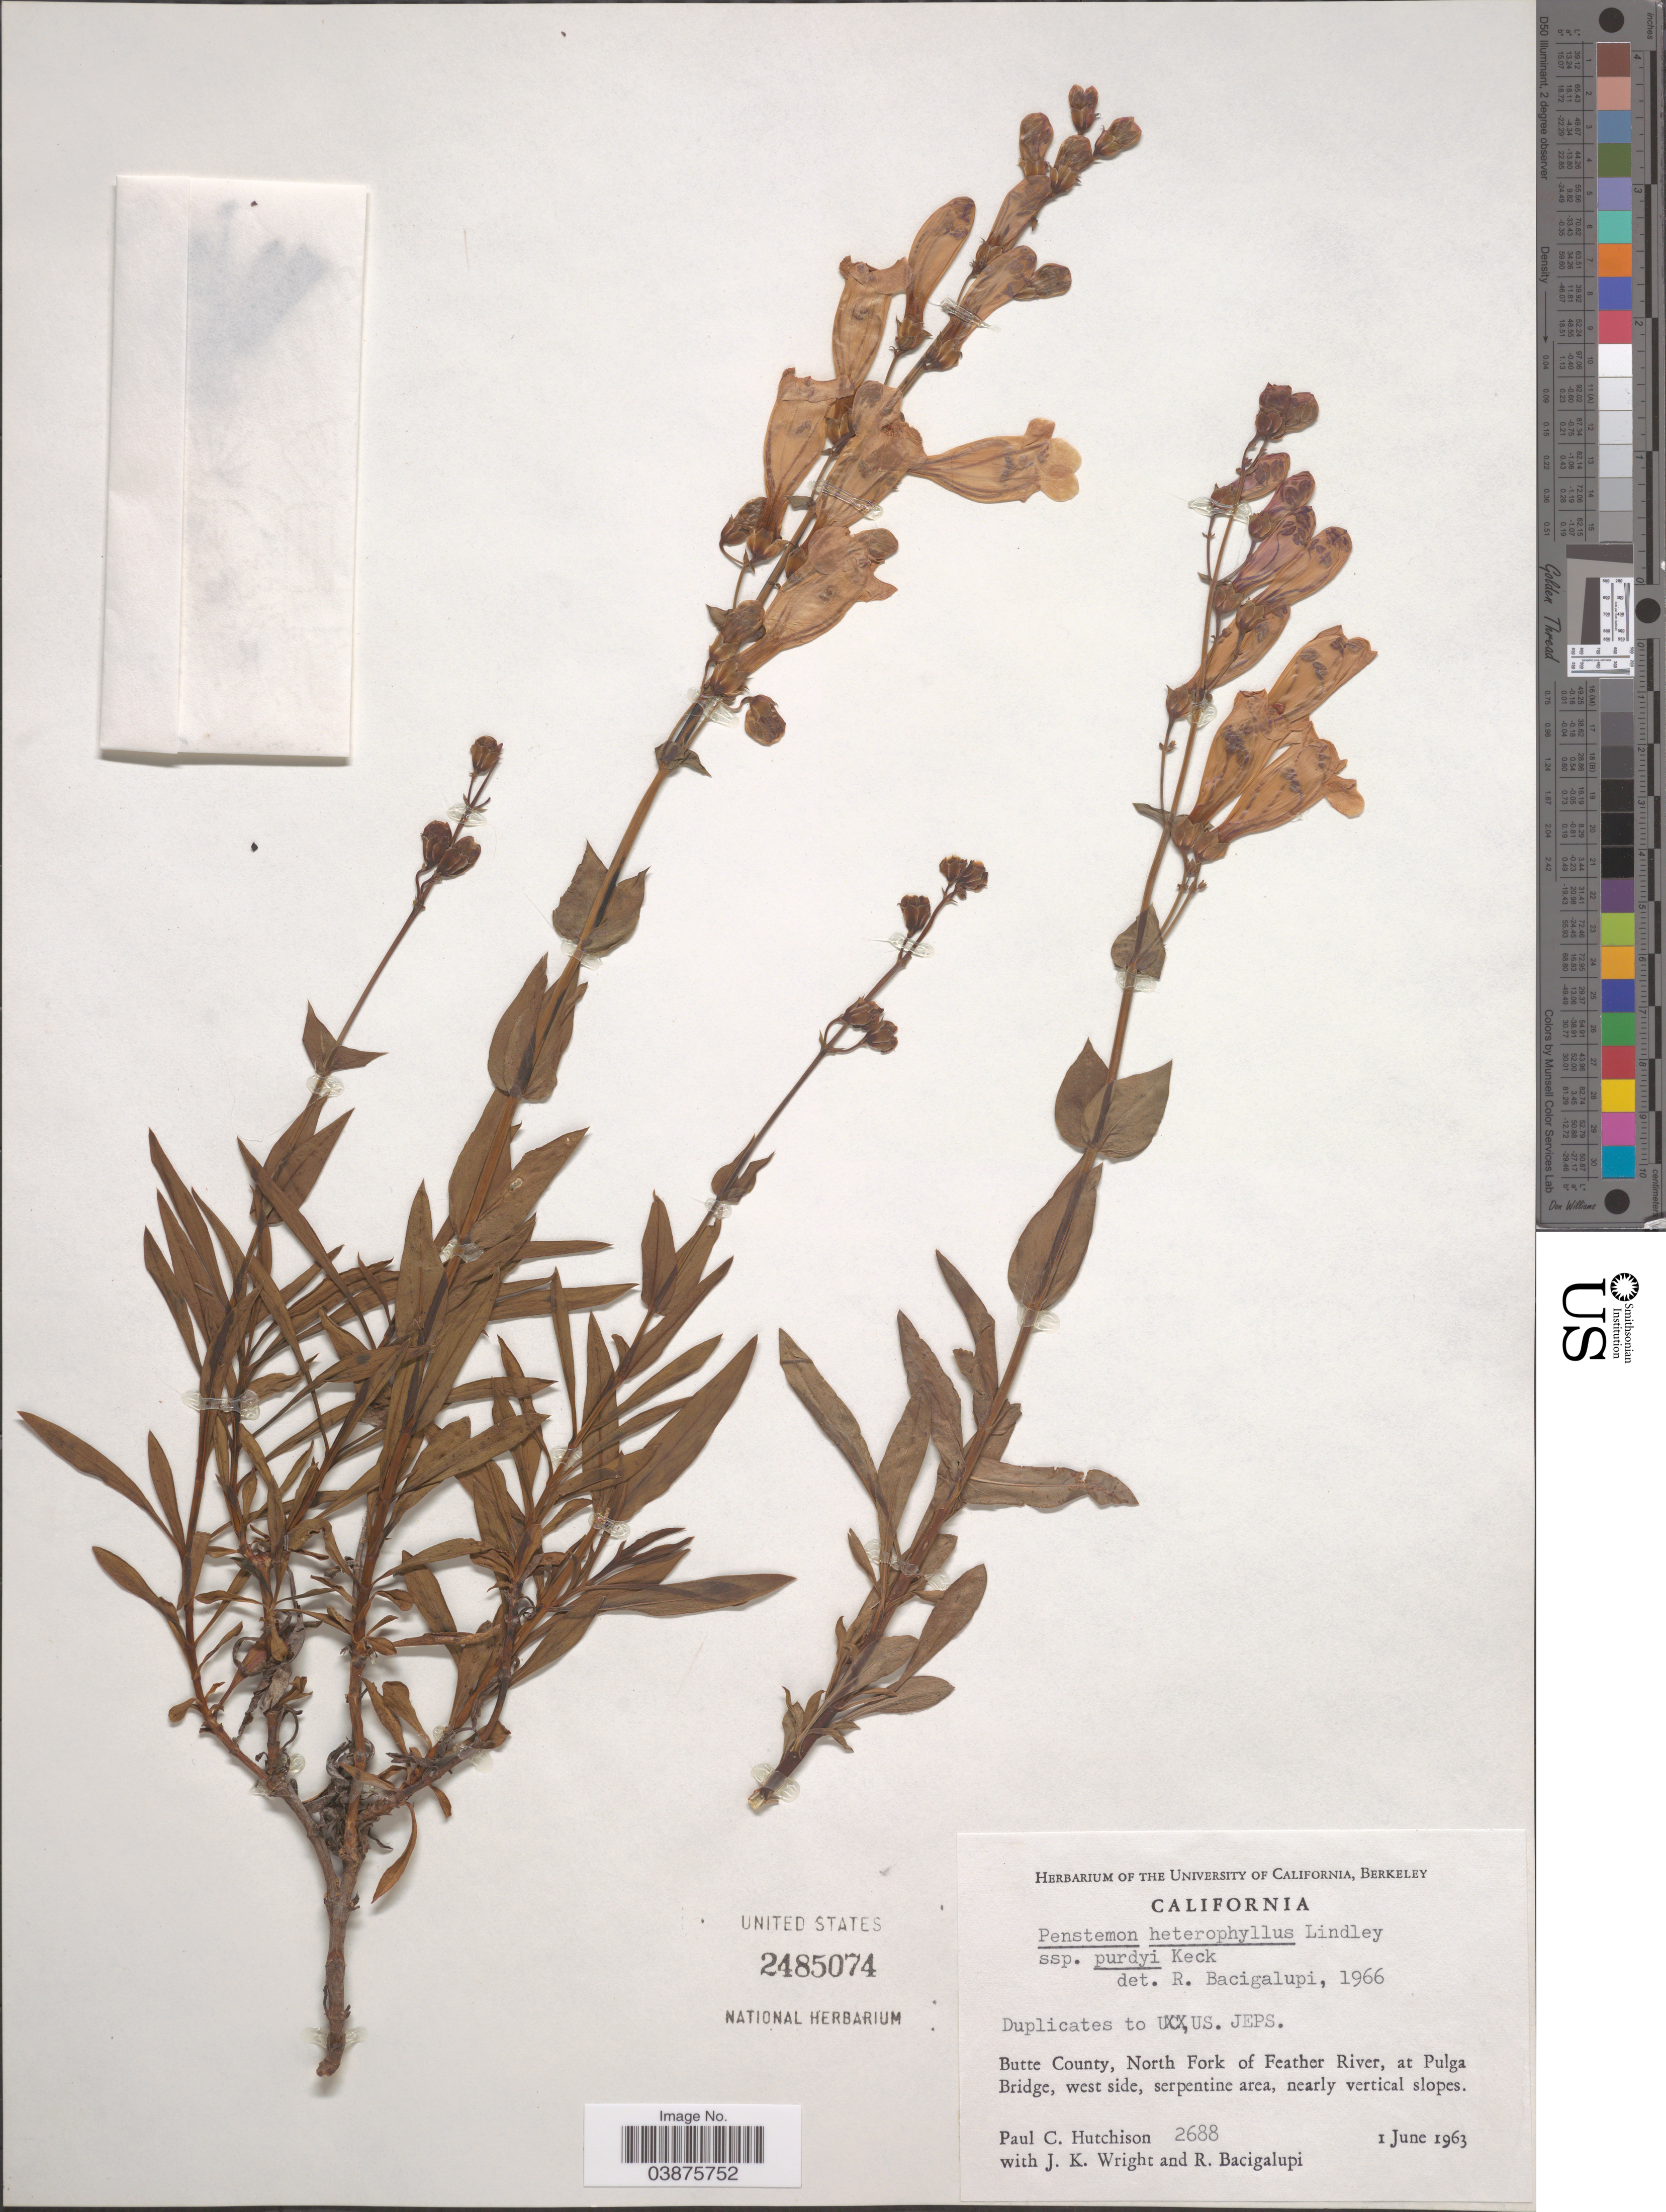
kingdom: Plantae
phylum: Tracheophyta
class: Magnoliopsida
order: Lamiales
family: Plantaginaceae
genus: Penstemon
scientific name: Penstemon heterophyllus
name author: Lindl.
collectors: P. C. Hutchison, J. K. Wright & R. Bacigalupi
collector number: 2688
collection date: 1963-06-01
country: United States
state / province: California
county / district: Butte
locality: Butte County, North Fork of Feather River, at Pulga Bridge, west side.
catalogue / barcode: US 2485074